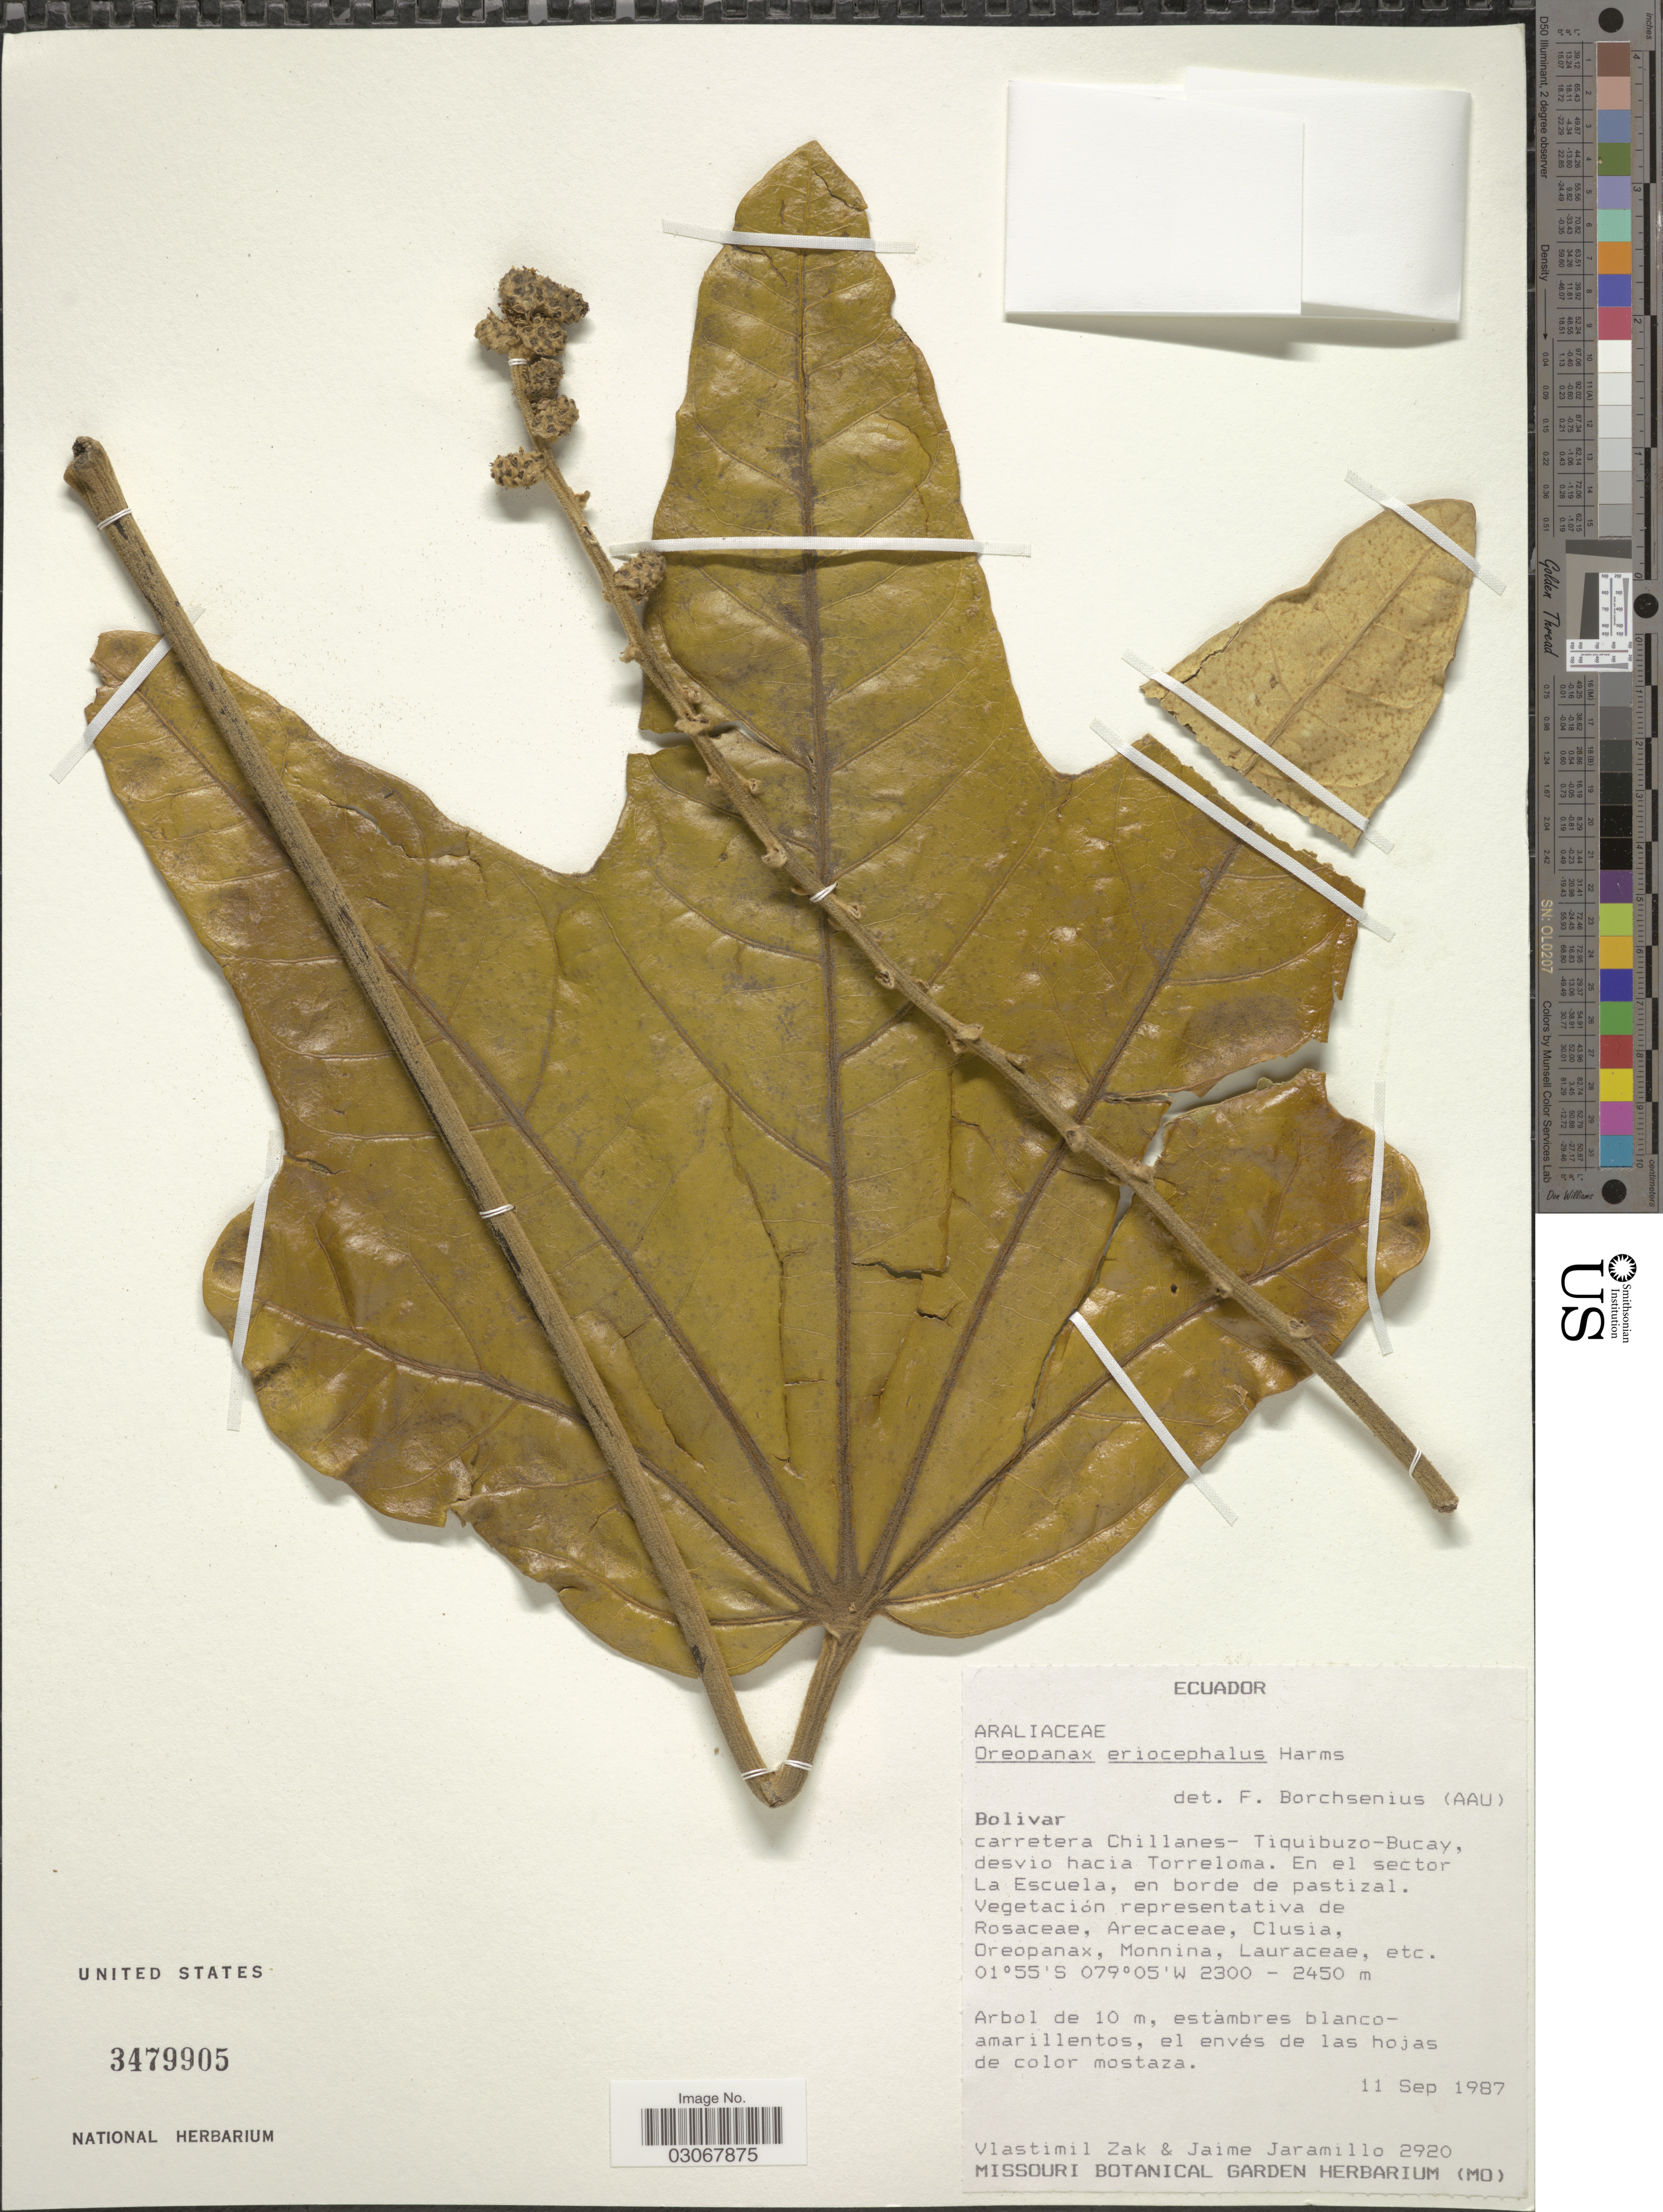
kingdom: Plantae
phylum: Tracheophyta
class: Magnoliopsida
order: Apiales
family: Araliaceae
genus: Oreopanax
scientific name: Oreopanax eriocephalus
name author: Harms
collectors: V. Zak & J. Jaramillo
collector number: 2920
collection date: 1987-09-11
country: Ecuador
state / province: Bolívar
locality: Carretera Chillanes- Tiquibuzo-bucay, desvio hacia Torreloma. En el sector La Escuela, en borde de pastizal.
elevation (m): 2300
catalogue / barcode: US 3479905